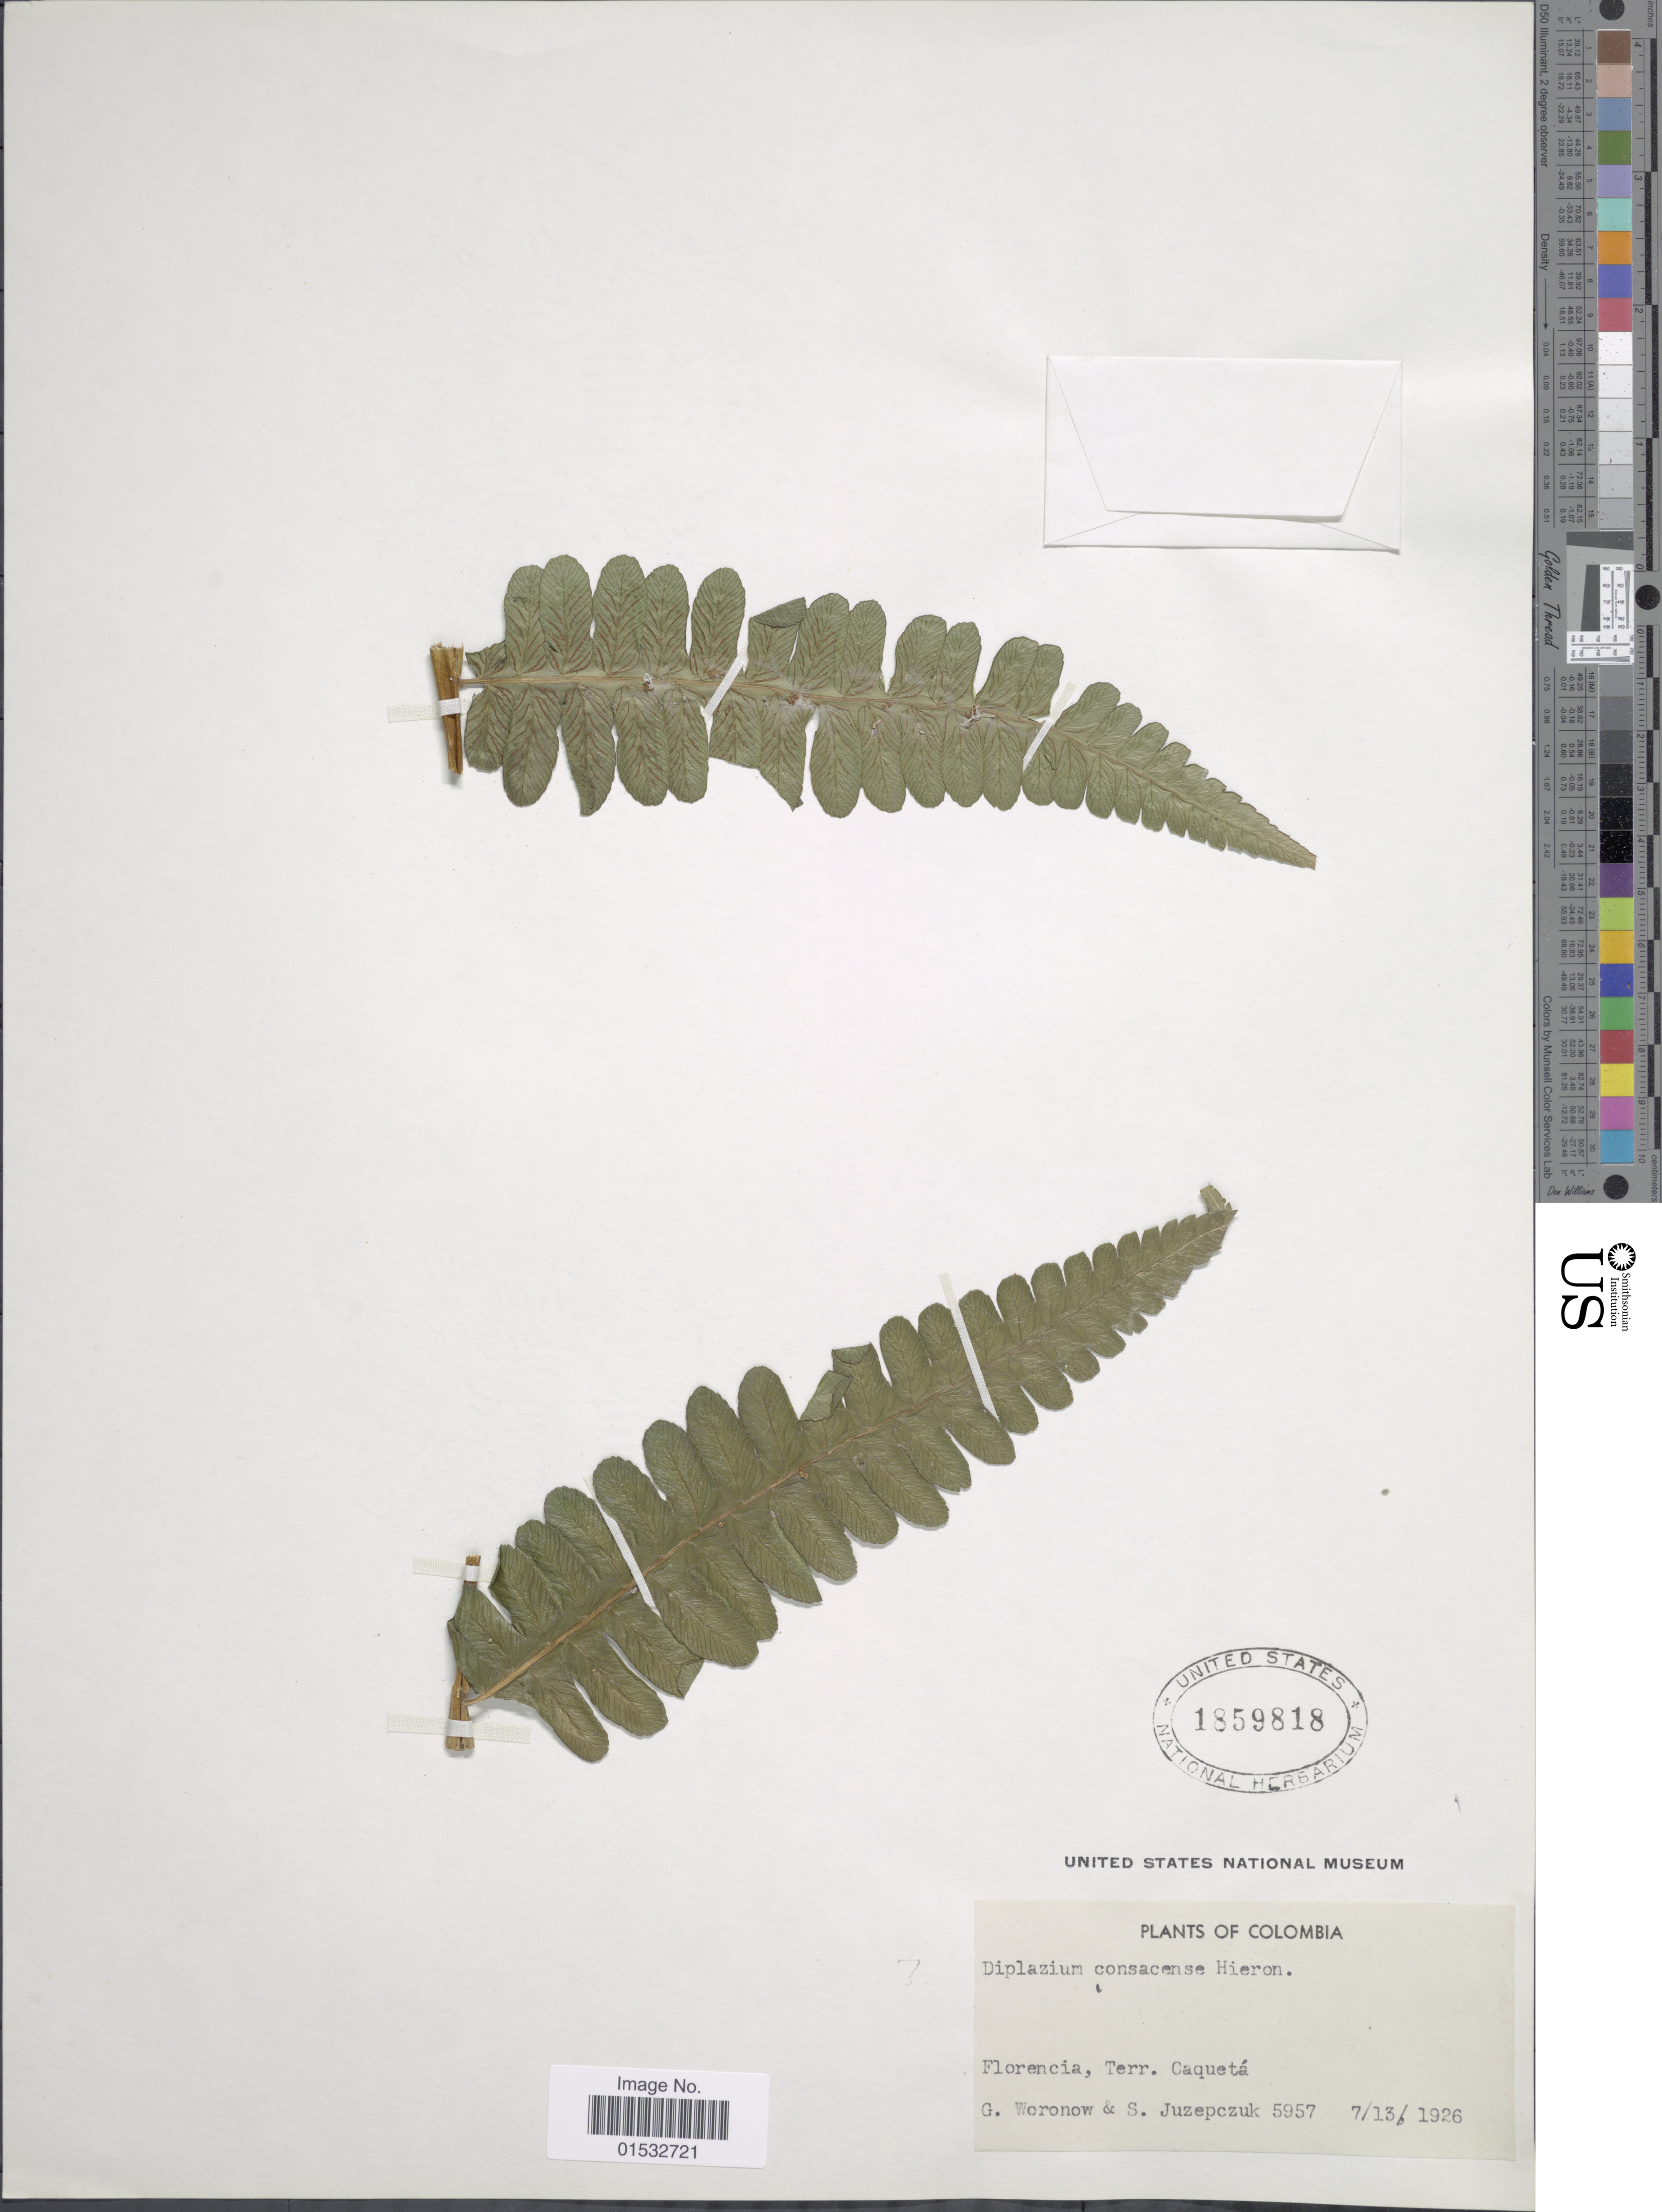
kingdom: Plantae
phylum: Tracheophyta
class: Polypodiopsida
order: Polypodiales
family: Athyriaceae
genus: Diplazium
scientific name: Diplazium consacense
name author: Hieron.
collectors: G. Woronow & S. Juzepczak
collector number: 5957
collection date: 1926-07-13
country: Colombia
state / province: Caquetá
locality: Florencia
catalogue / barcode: US 1859818